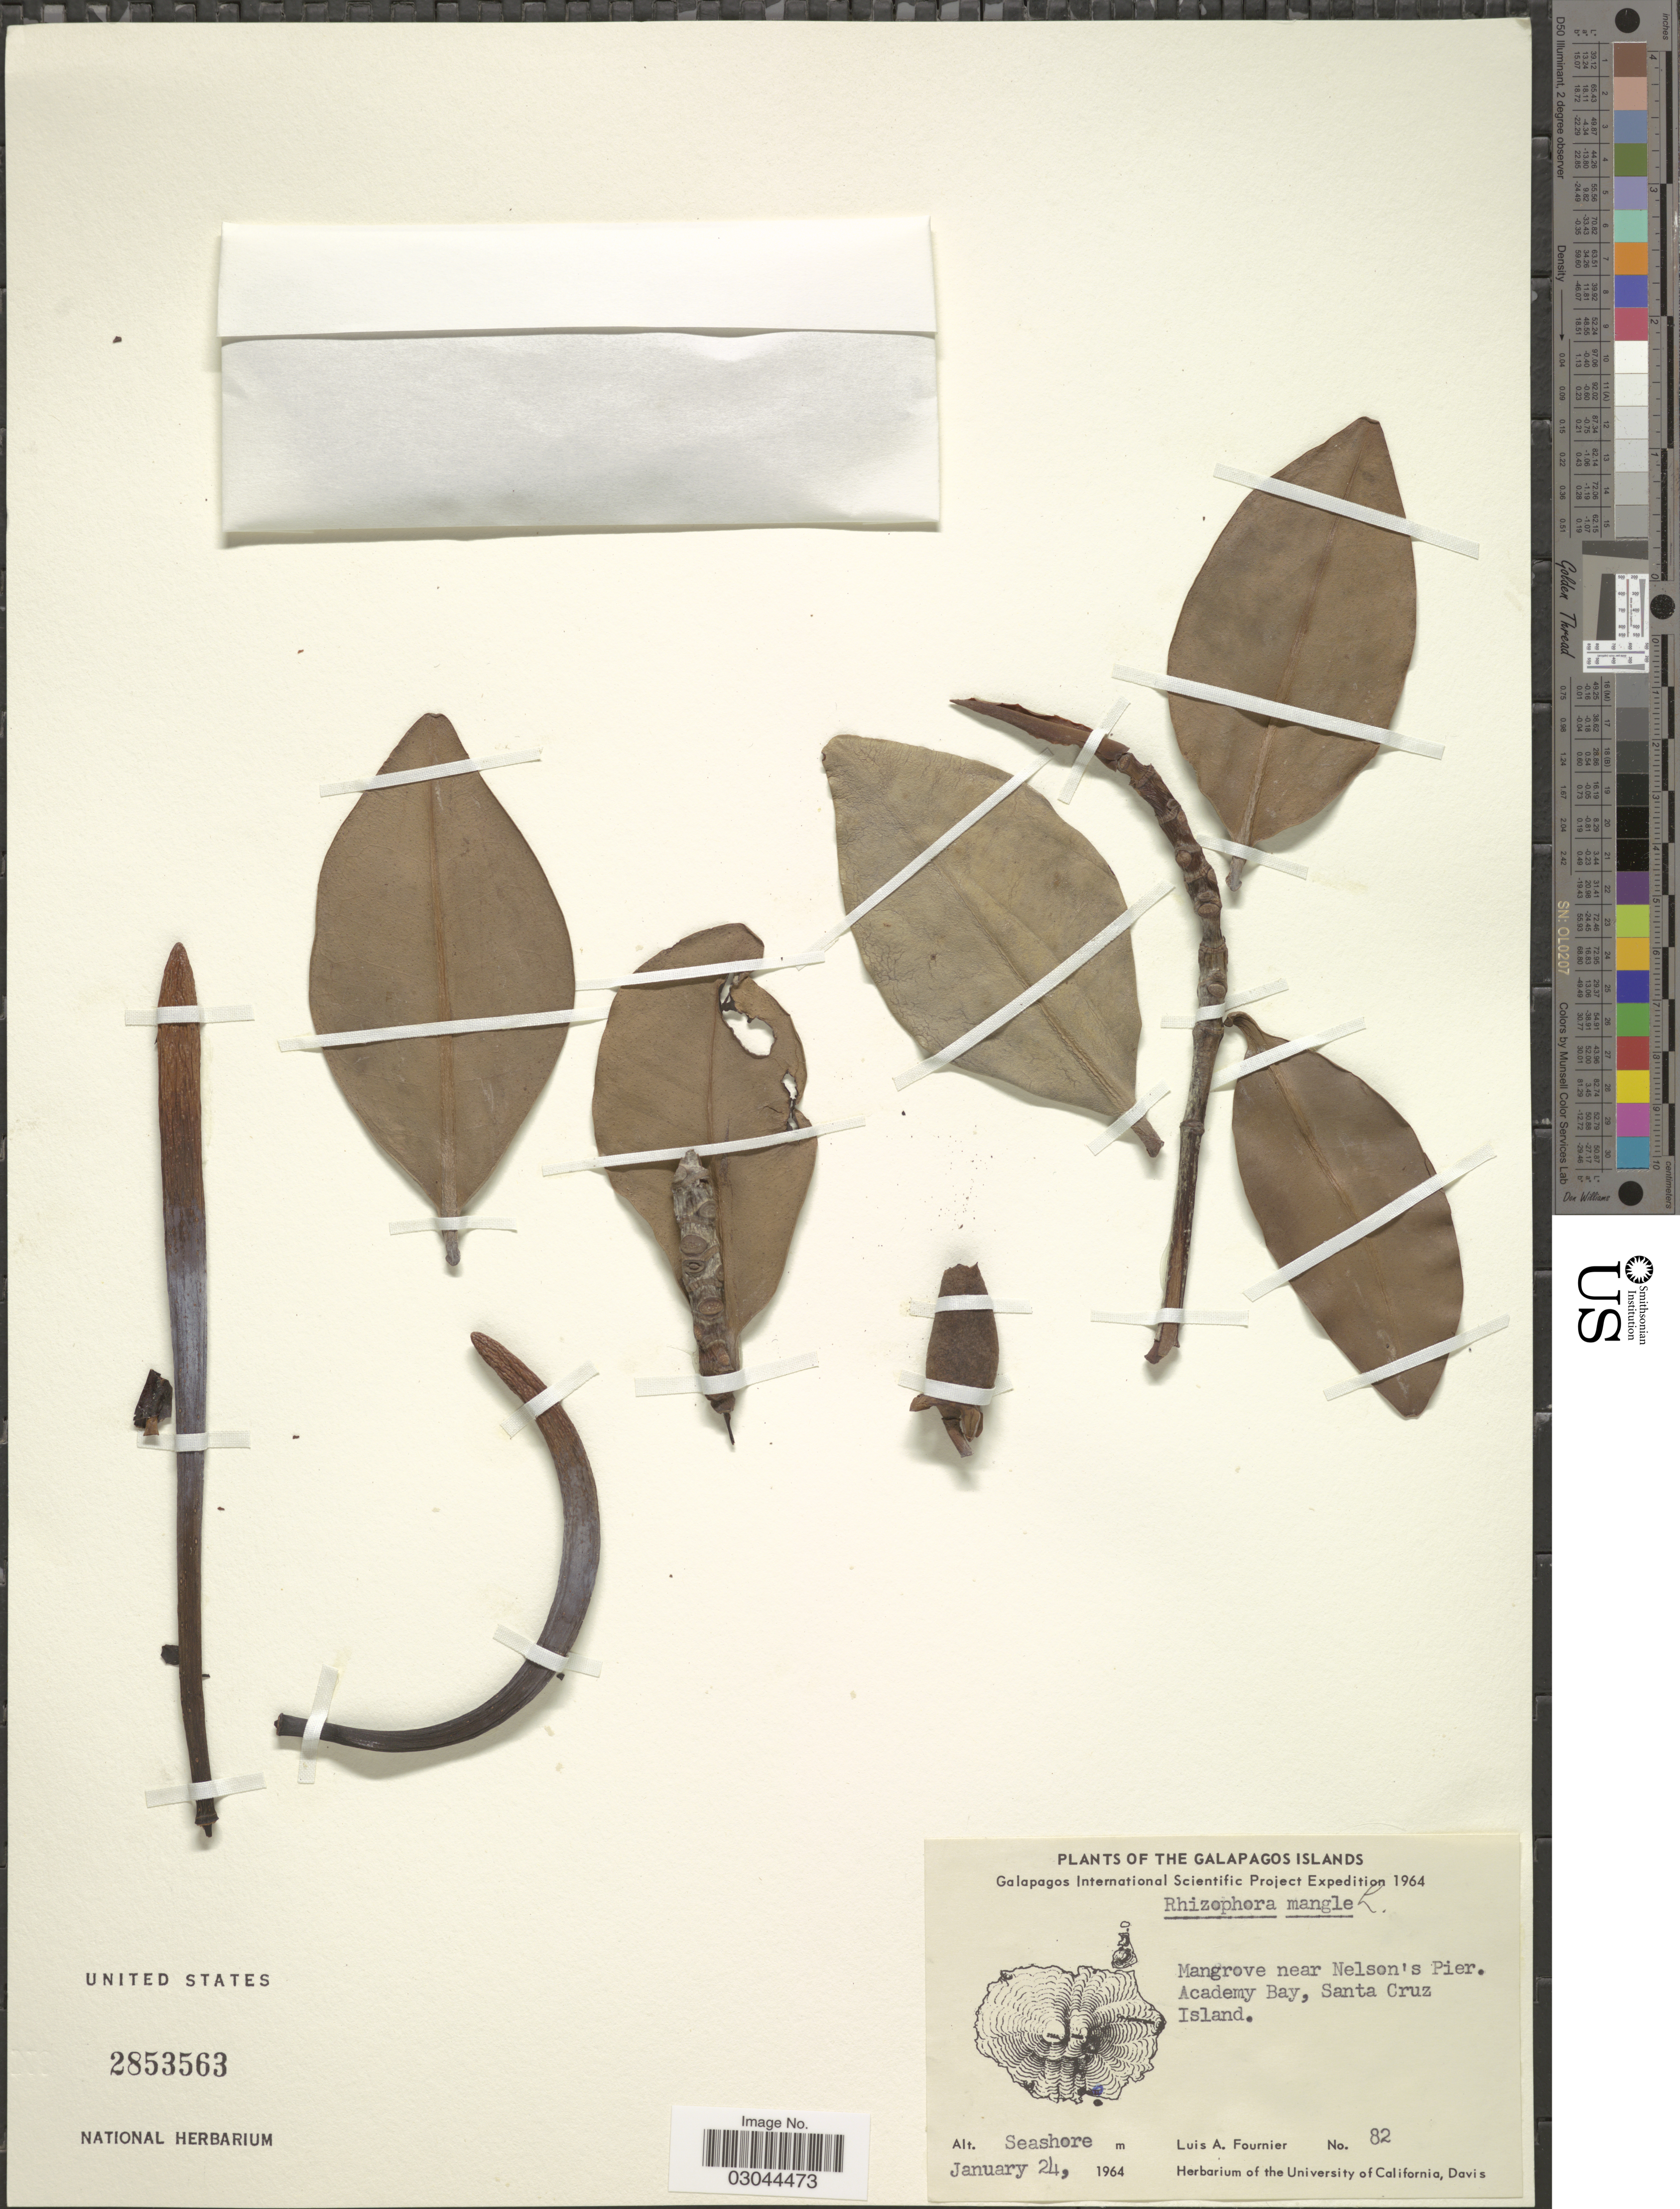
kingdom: Plantae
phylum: Tracheophyta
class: Magnoliopsida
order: Malpighiales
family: Rhizophoraceae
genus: Rhizophora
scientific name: Rhizophora mangle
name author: L.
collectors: L. A. Fournier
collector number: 82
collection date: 1964-01-24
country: Ecuador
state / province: Colón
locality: The Galapagos Islands. Mangrove near Nelson's Pier. Academy Bay, Santa Cruz Island.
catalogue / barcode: US 2853563